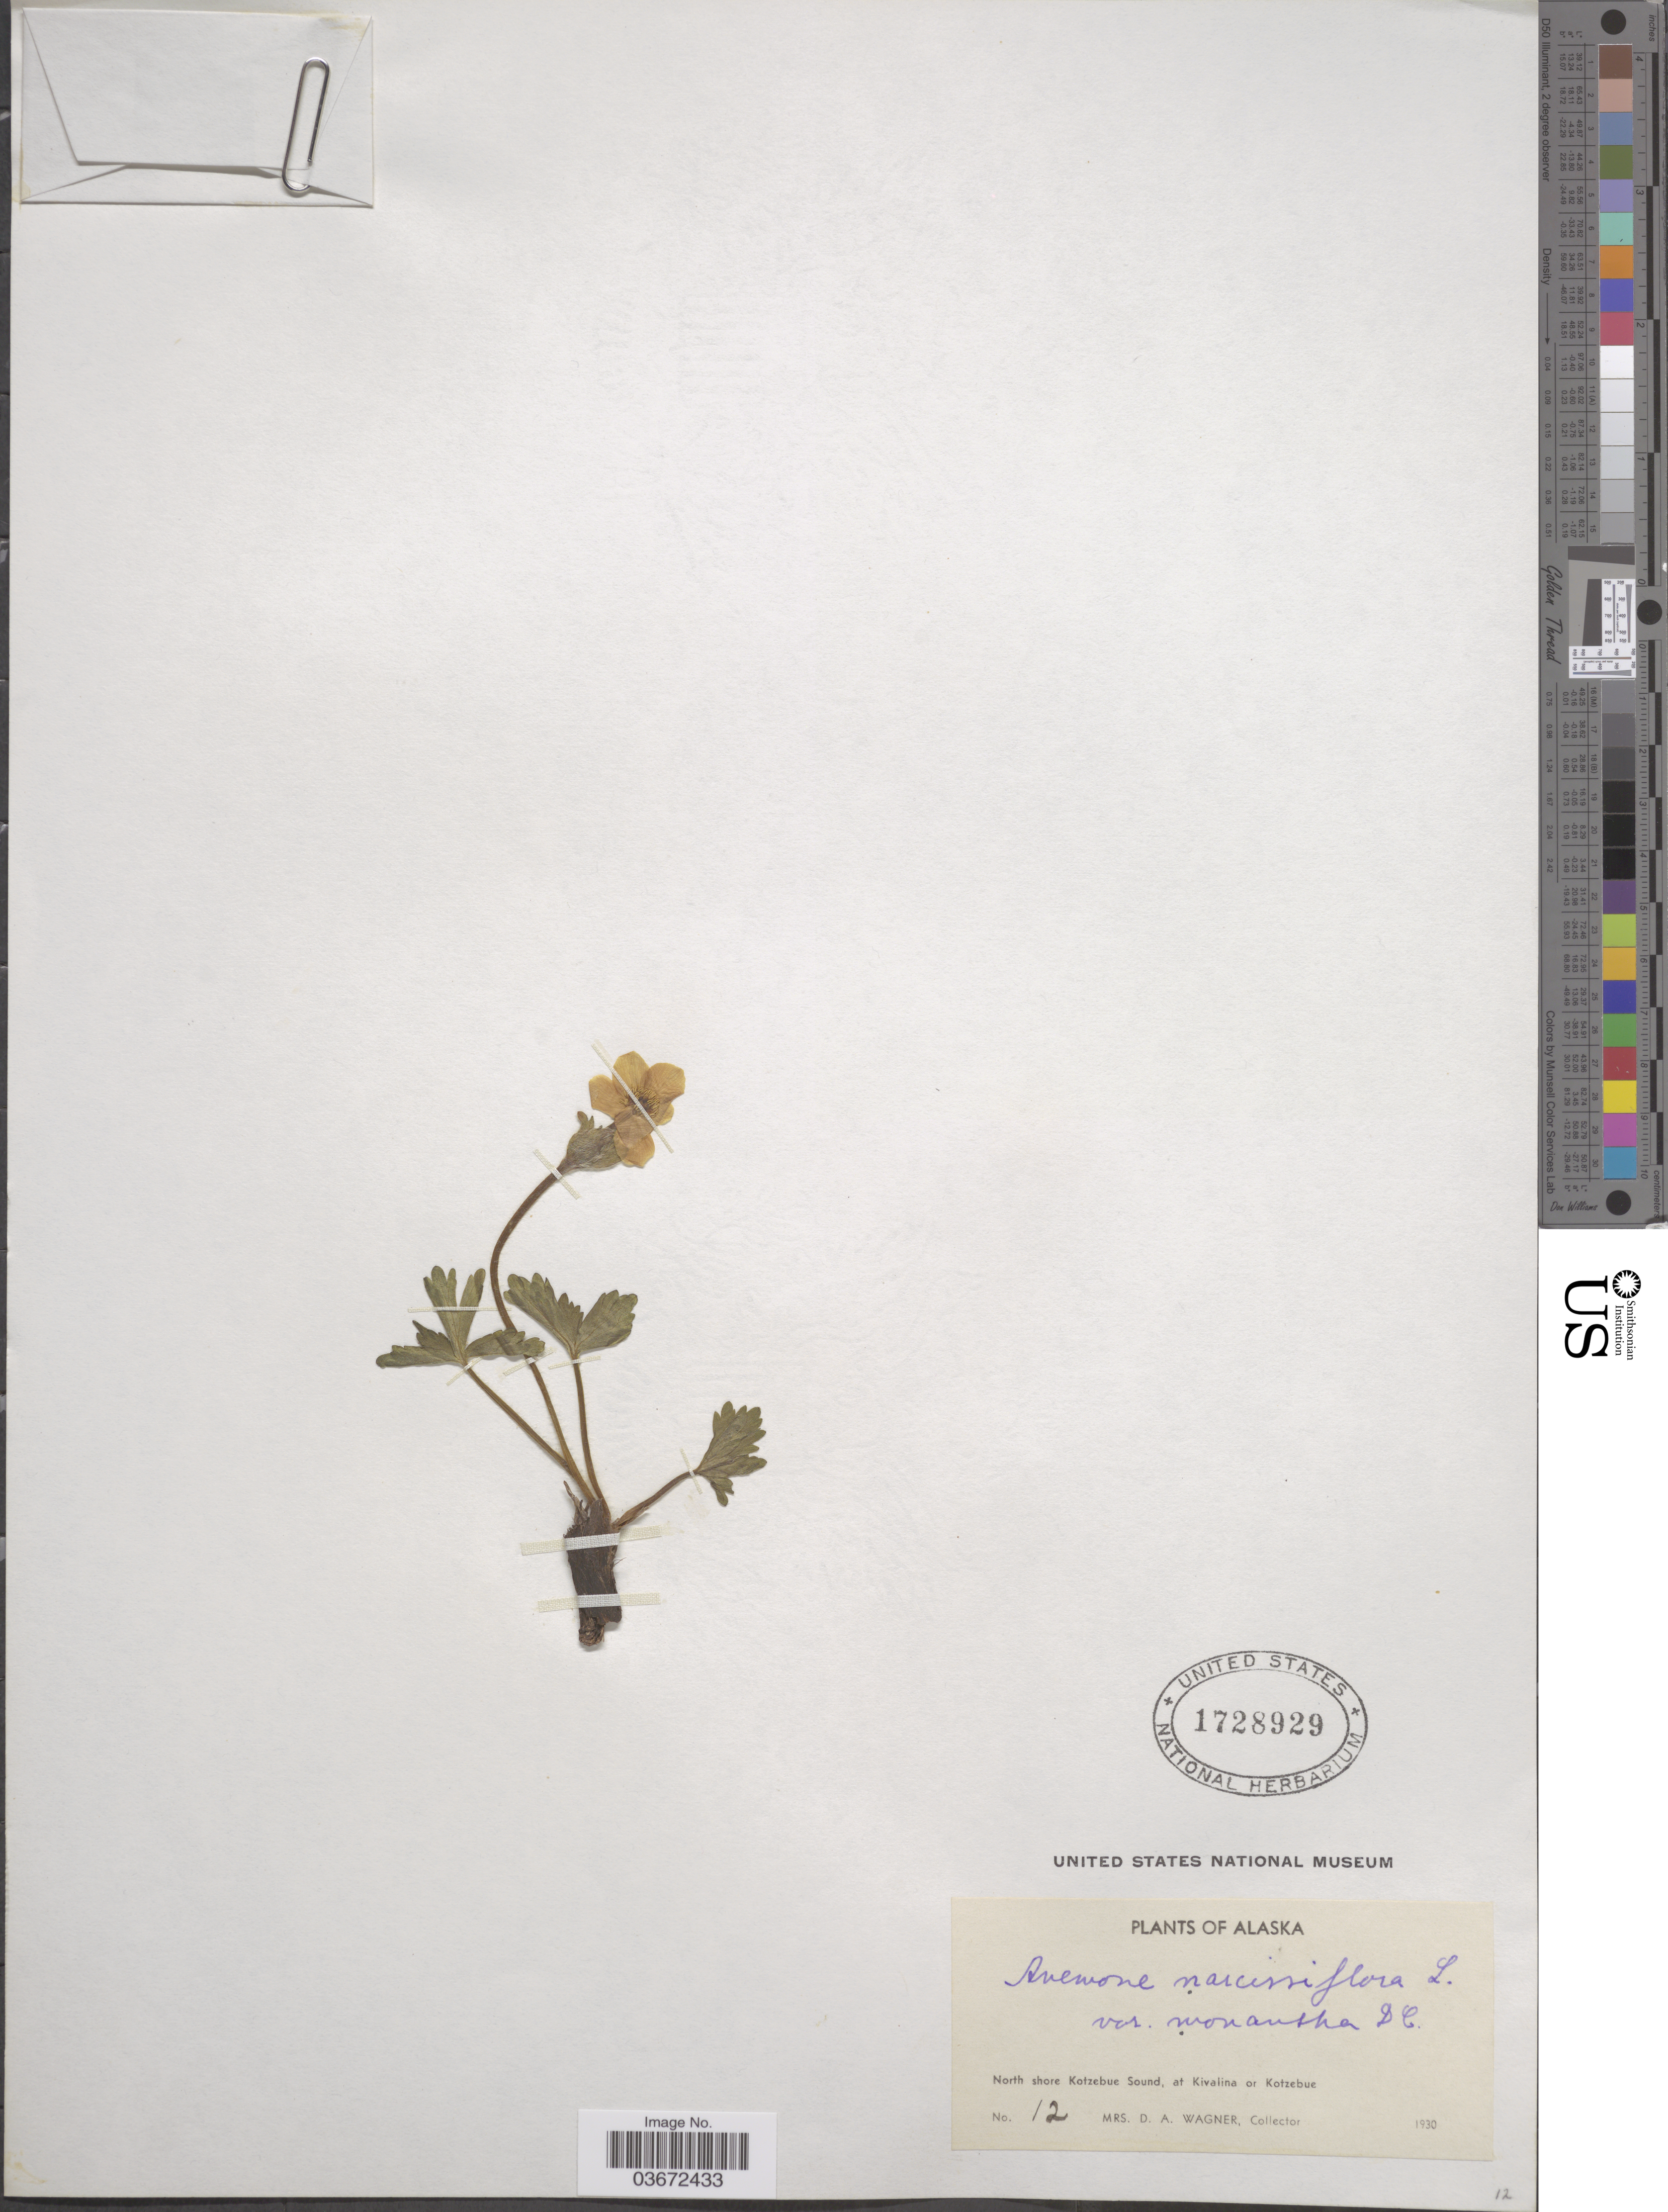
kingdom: Plantae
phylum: Tracheophyta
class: Magnoliopsida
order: Ranunculales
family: Ranunculaceae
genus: Anemone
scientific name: Anemone narcissiflora var. monantha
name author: DC.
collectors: D. Wagner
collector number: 12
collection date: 1930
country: United States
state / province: Alaska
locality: North shore Kotzebue Sound, at Kivalina or Kotzebue.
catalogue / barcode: US 1728929